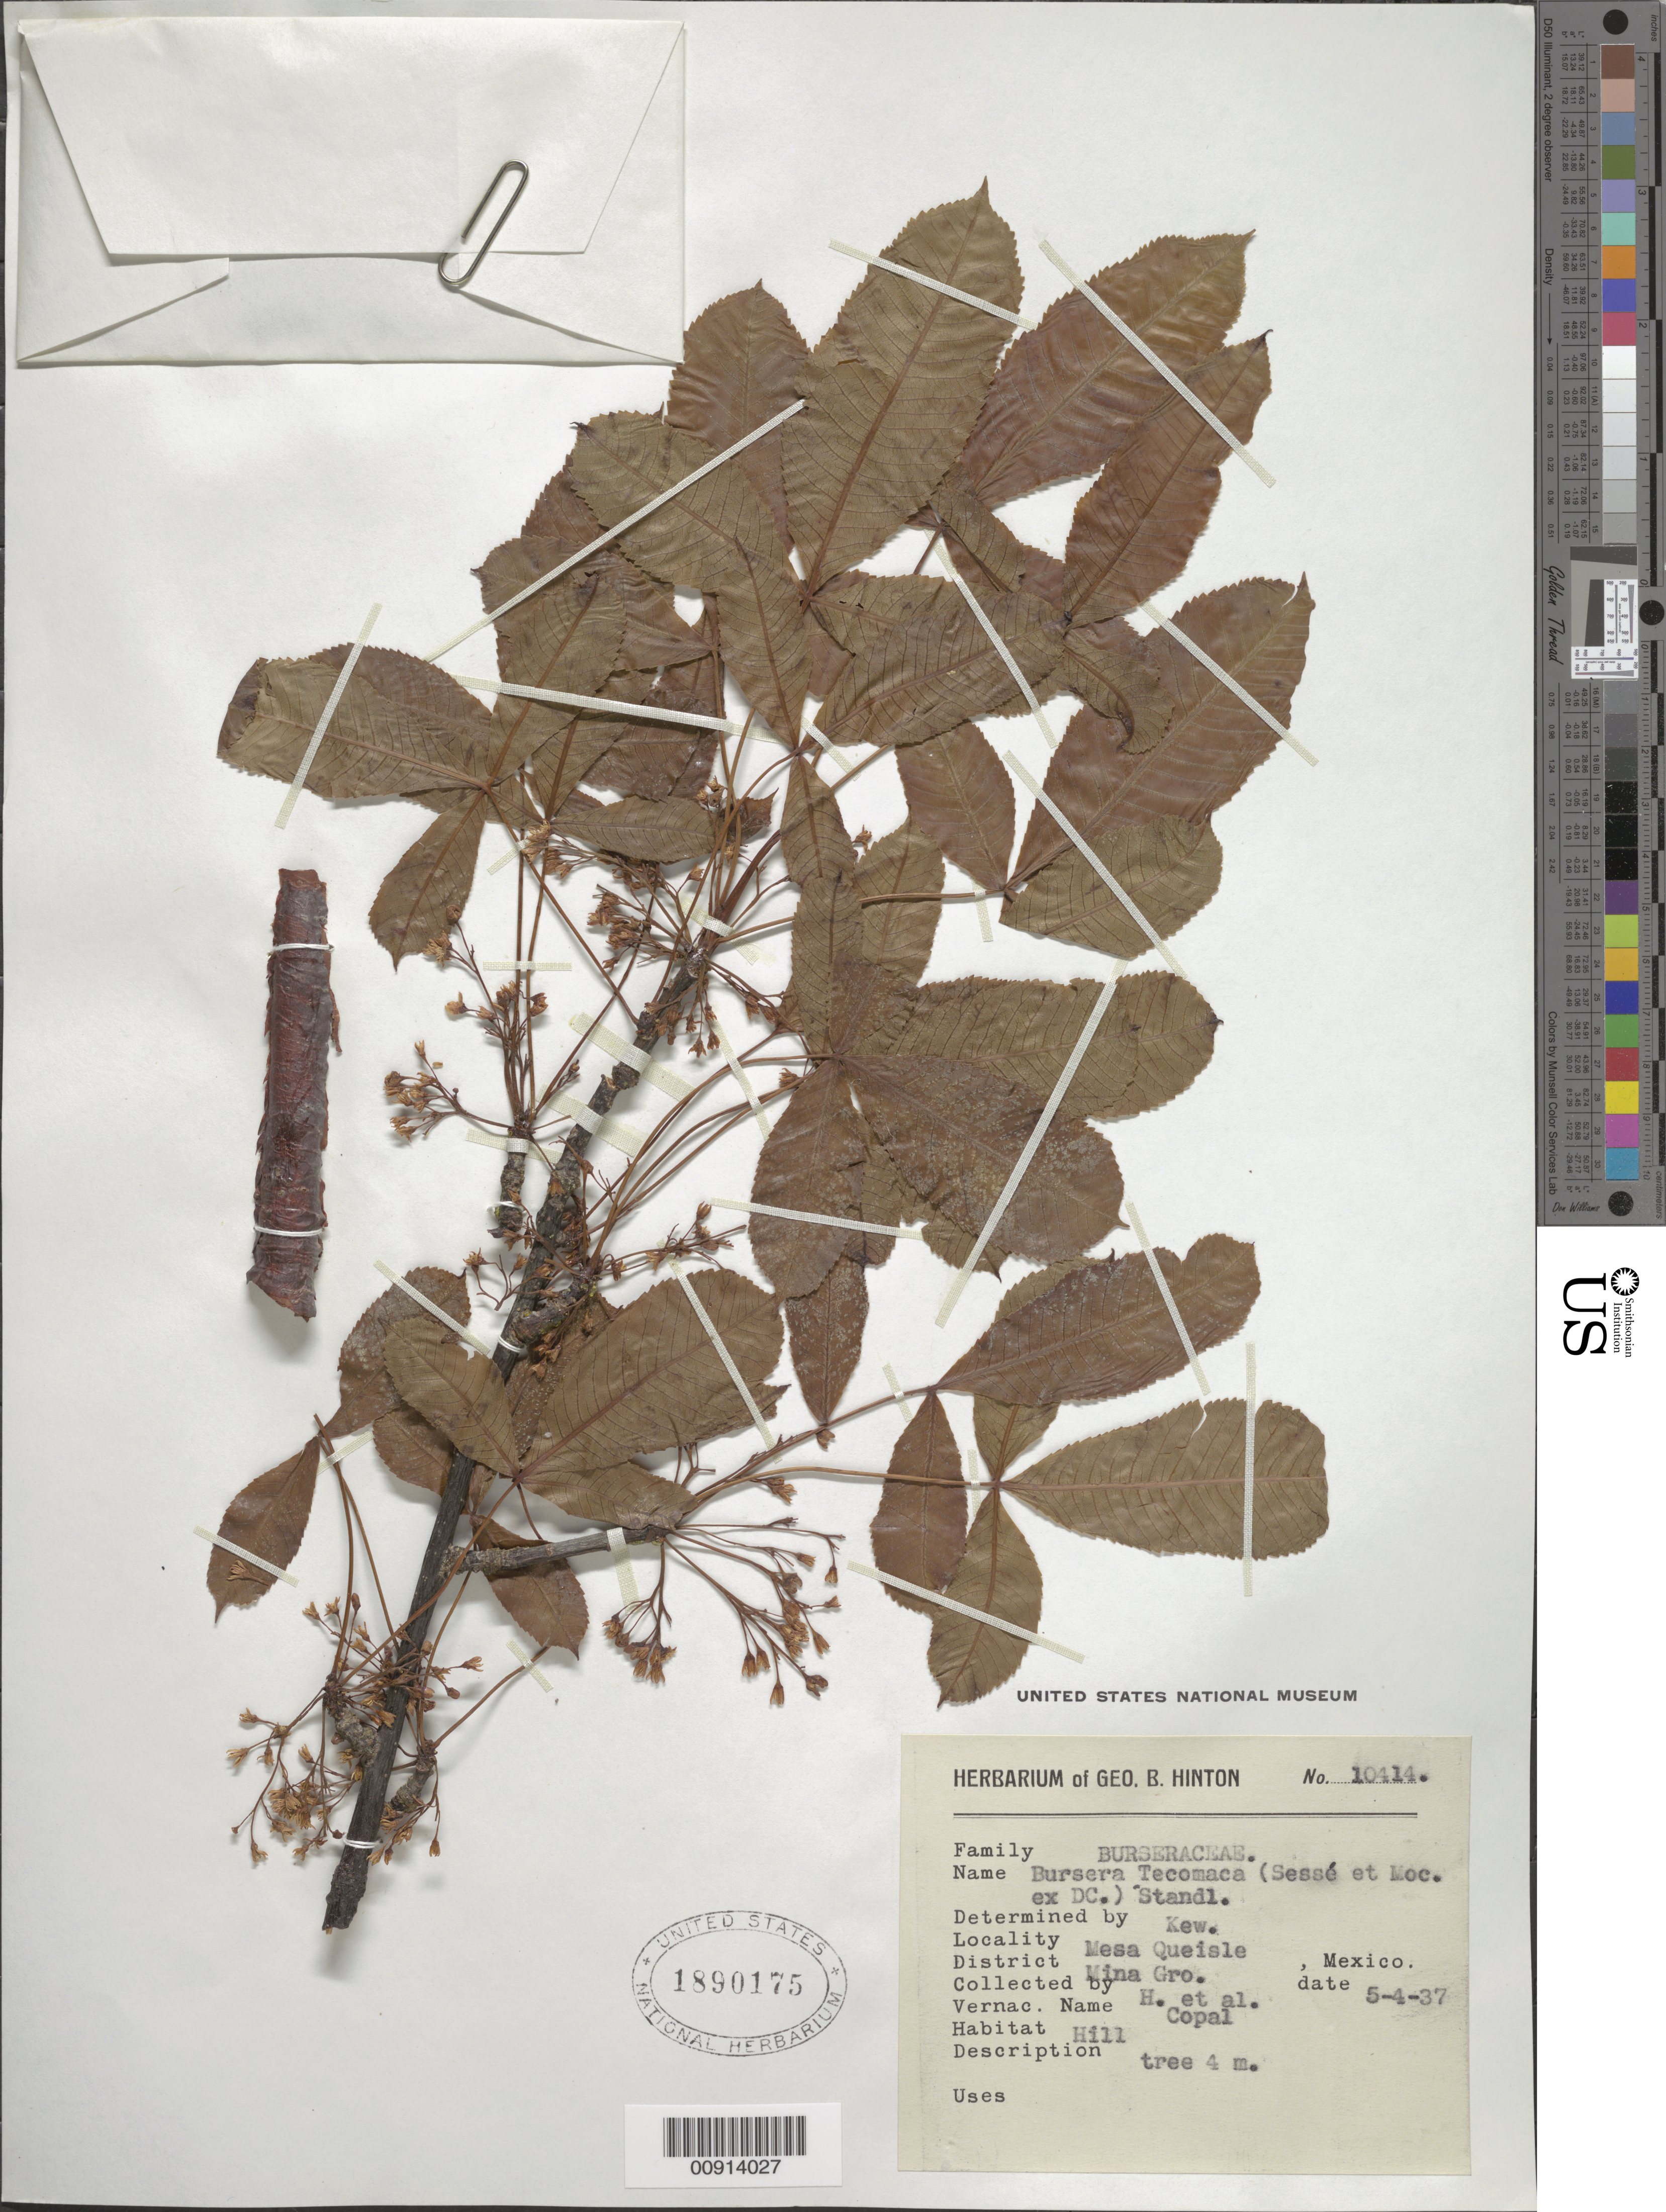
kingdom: Plantae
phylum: Tracheophyta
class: Magnoliopsida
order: Sapindales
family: Burseraceae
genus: Bursera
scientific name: Bursera tecomaca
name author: (Sessé & Moc. ex DC.) Standl.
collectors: G. B. Hinton & et al.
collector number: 10414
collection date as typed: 04 May 1937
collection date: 1937-05-04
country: Mexico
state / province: Guerrero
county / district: Mina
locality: Mesa Queisle, Distr. Mina, Guerrero.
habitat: Hill.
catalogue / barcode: US 1890175